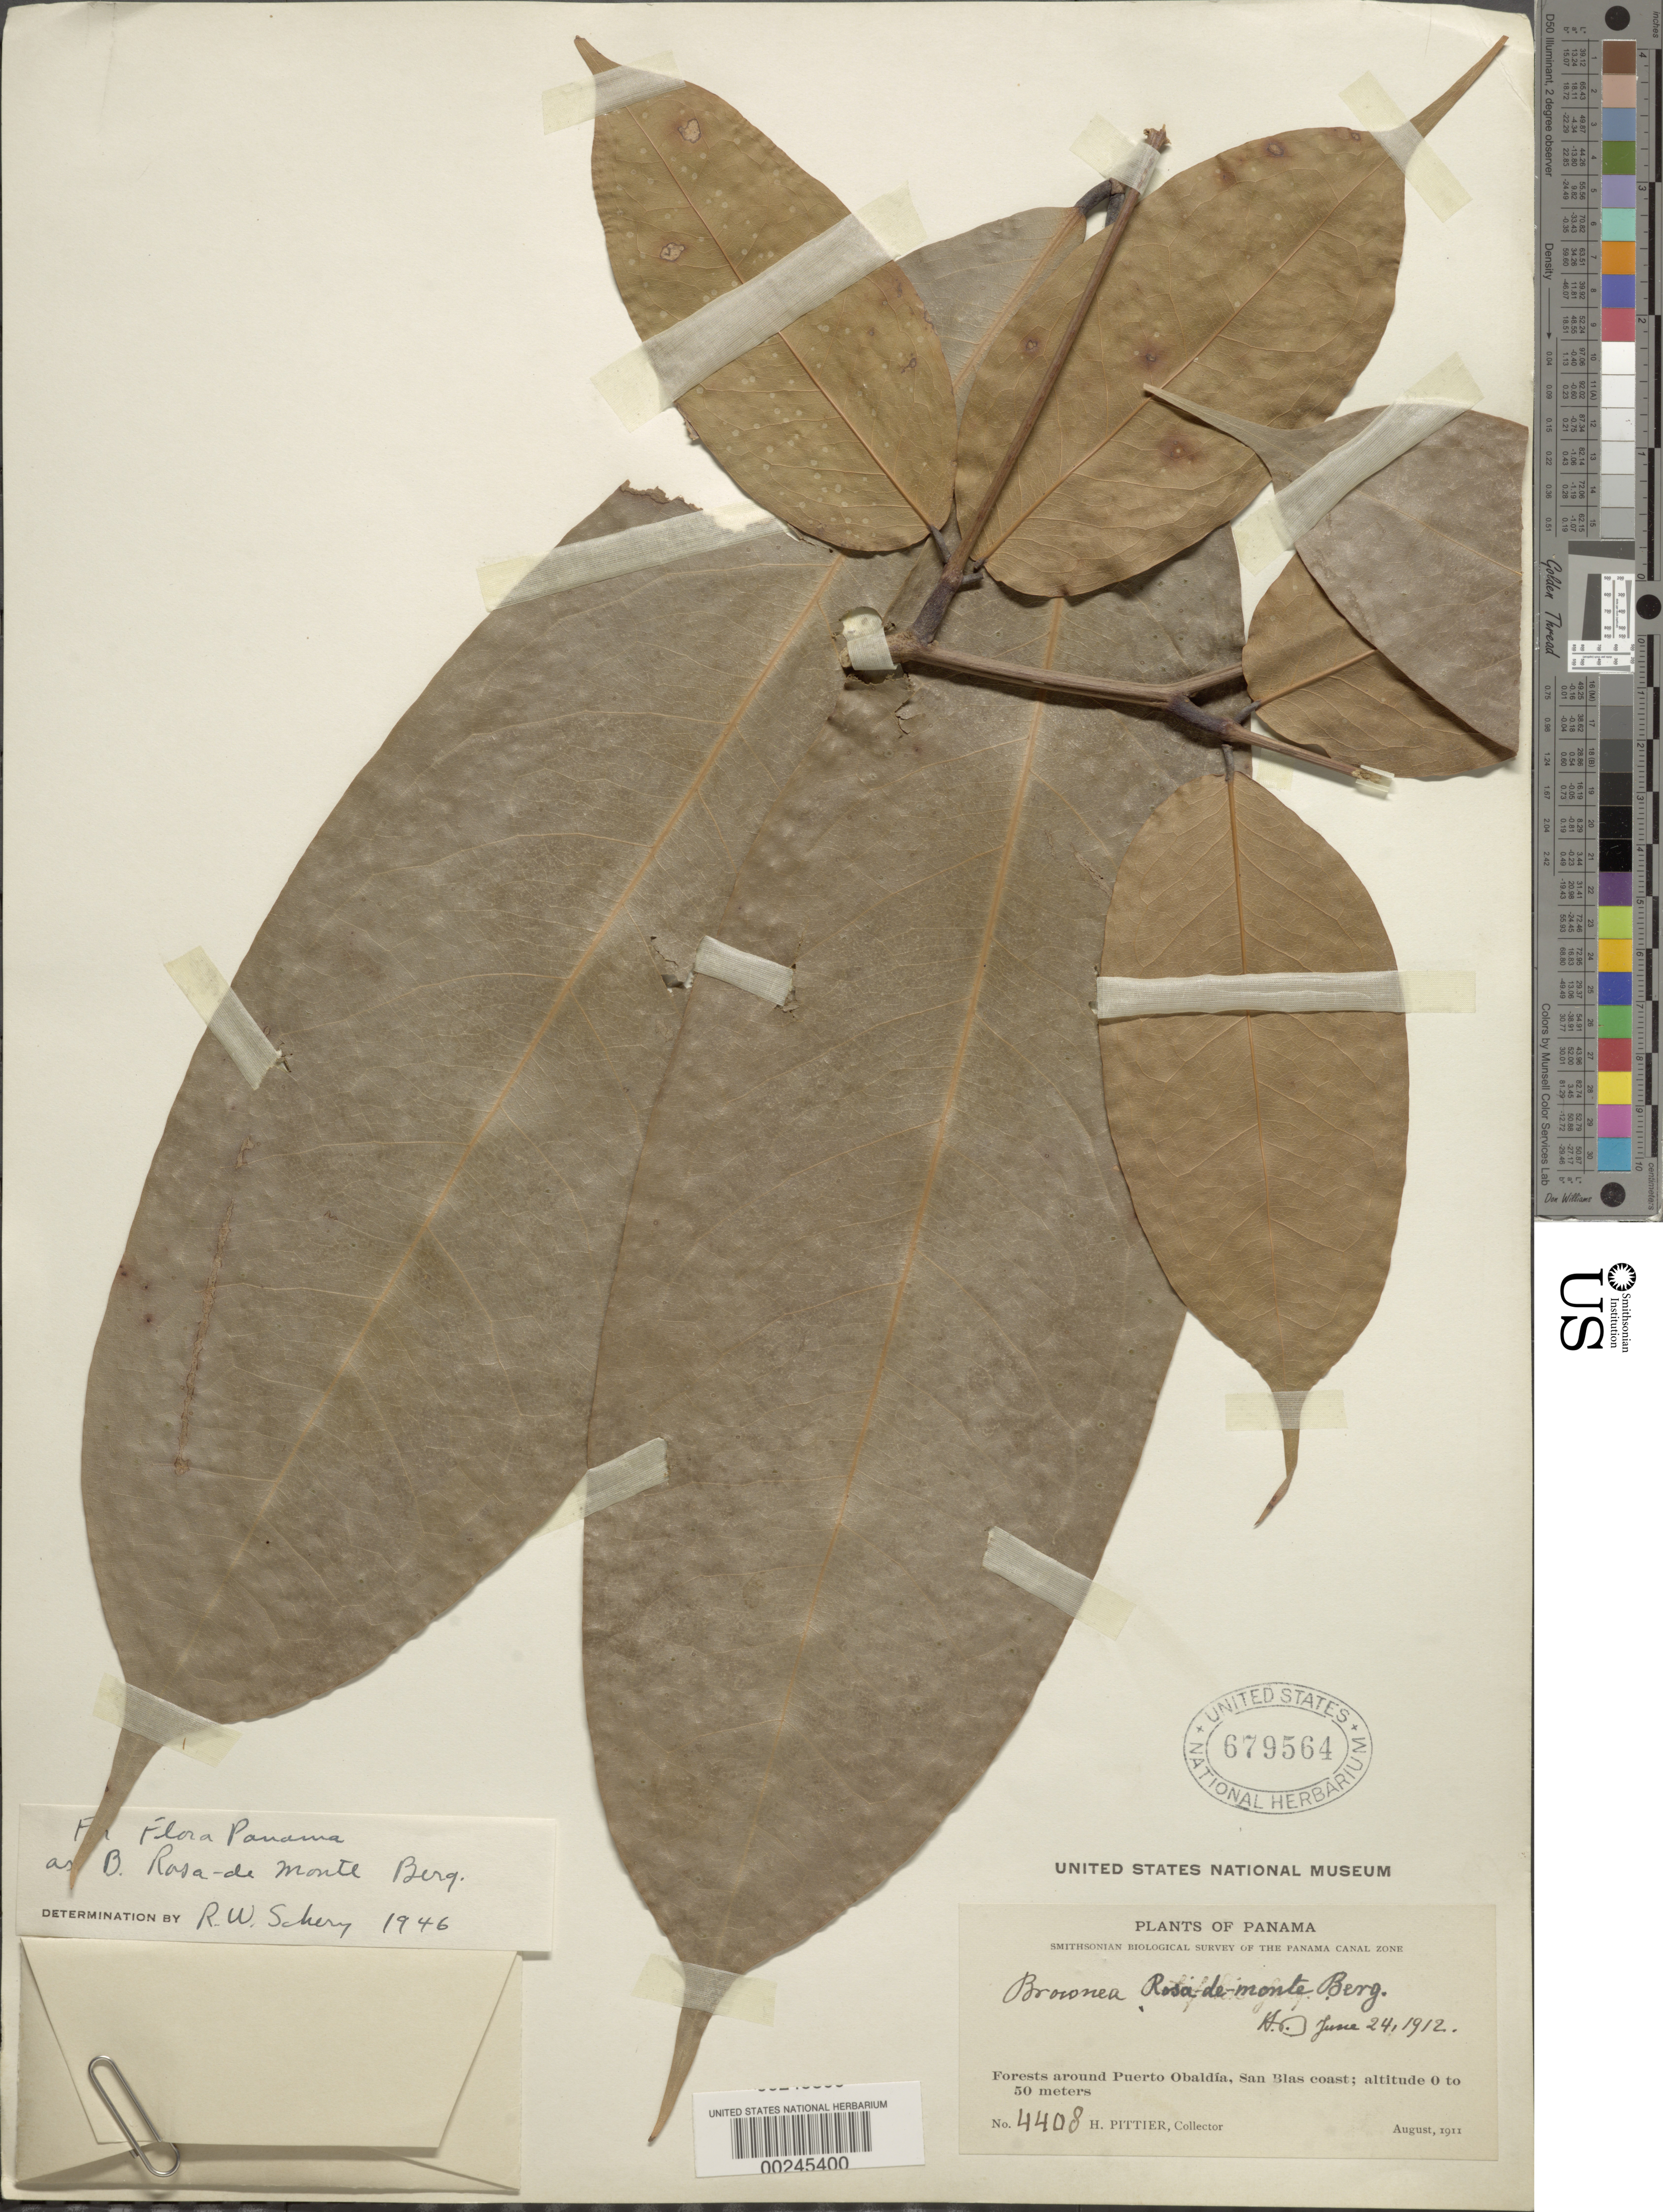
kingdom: Plantae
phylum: Tracheophyta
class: Magnoliopsida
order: Fabales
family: Fabaceae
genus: Brownea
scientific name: Brownea rosa-de-monte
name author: P.J. Bergius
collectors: H. F. Pittier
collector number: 4408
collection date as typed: Aug 1914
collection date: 1914-08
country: Panama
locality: Forests around Puerto Obaldia, San Blas coast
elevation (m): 0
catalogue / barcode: US 679564